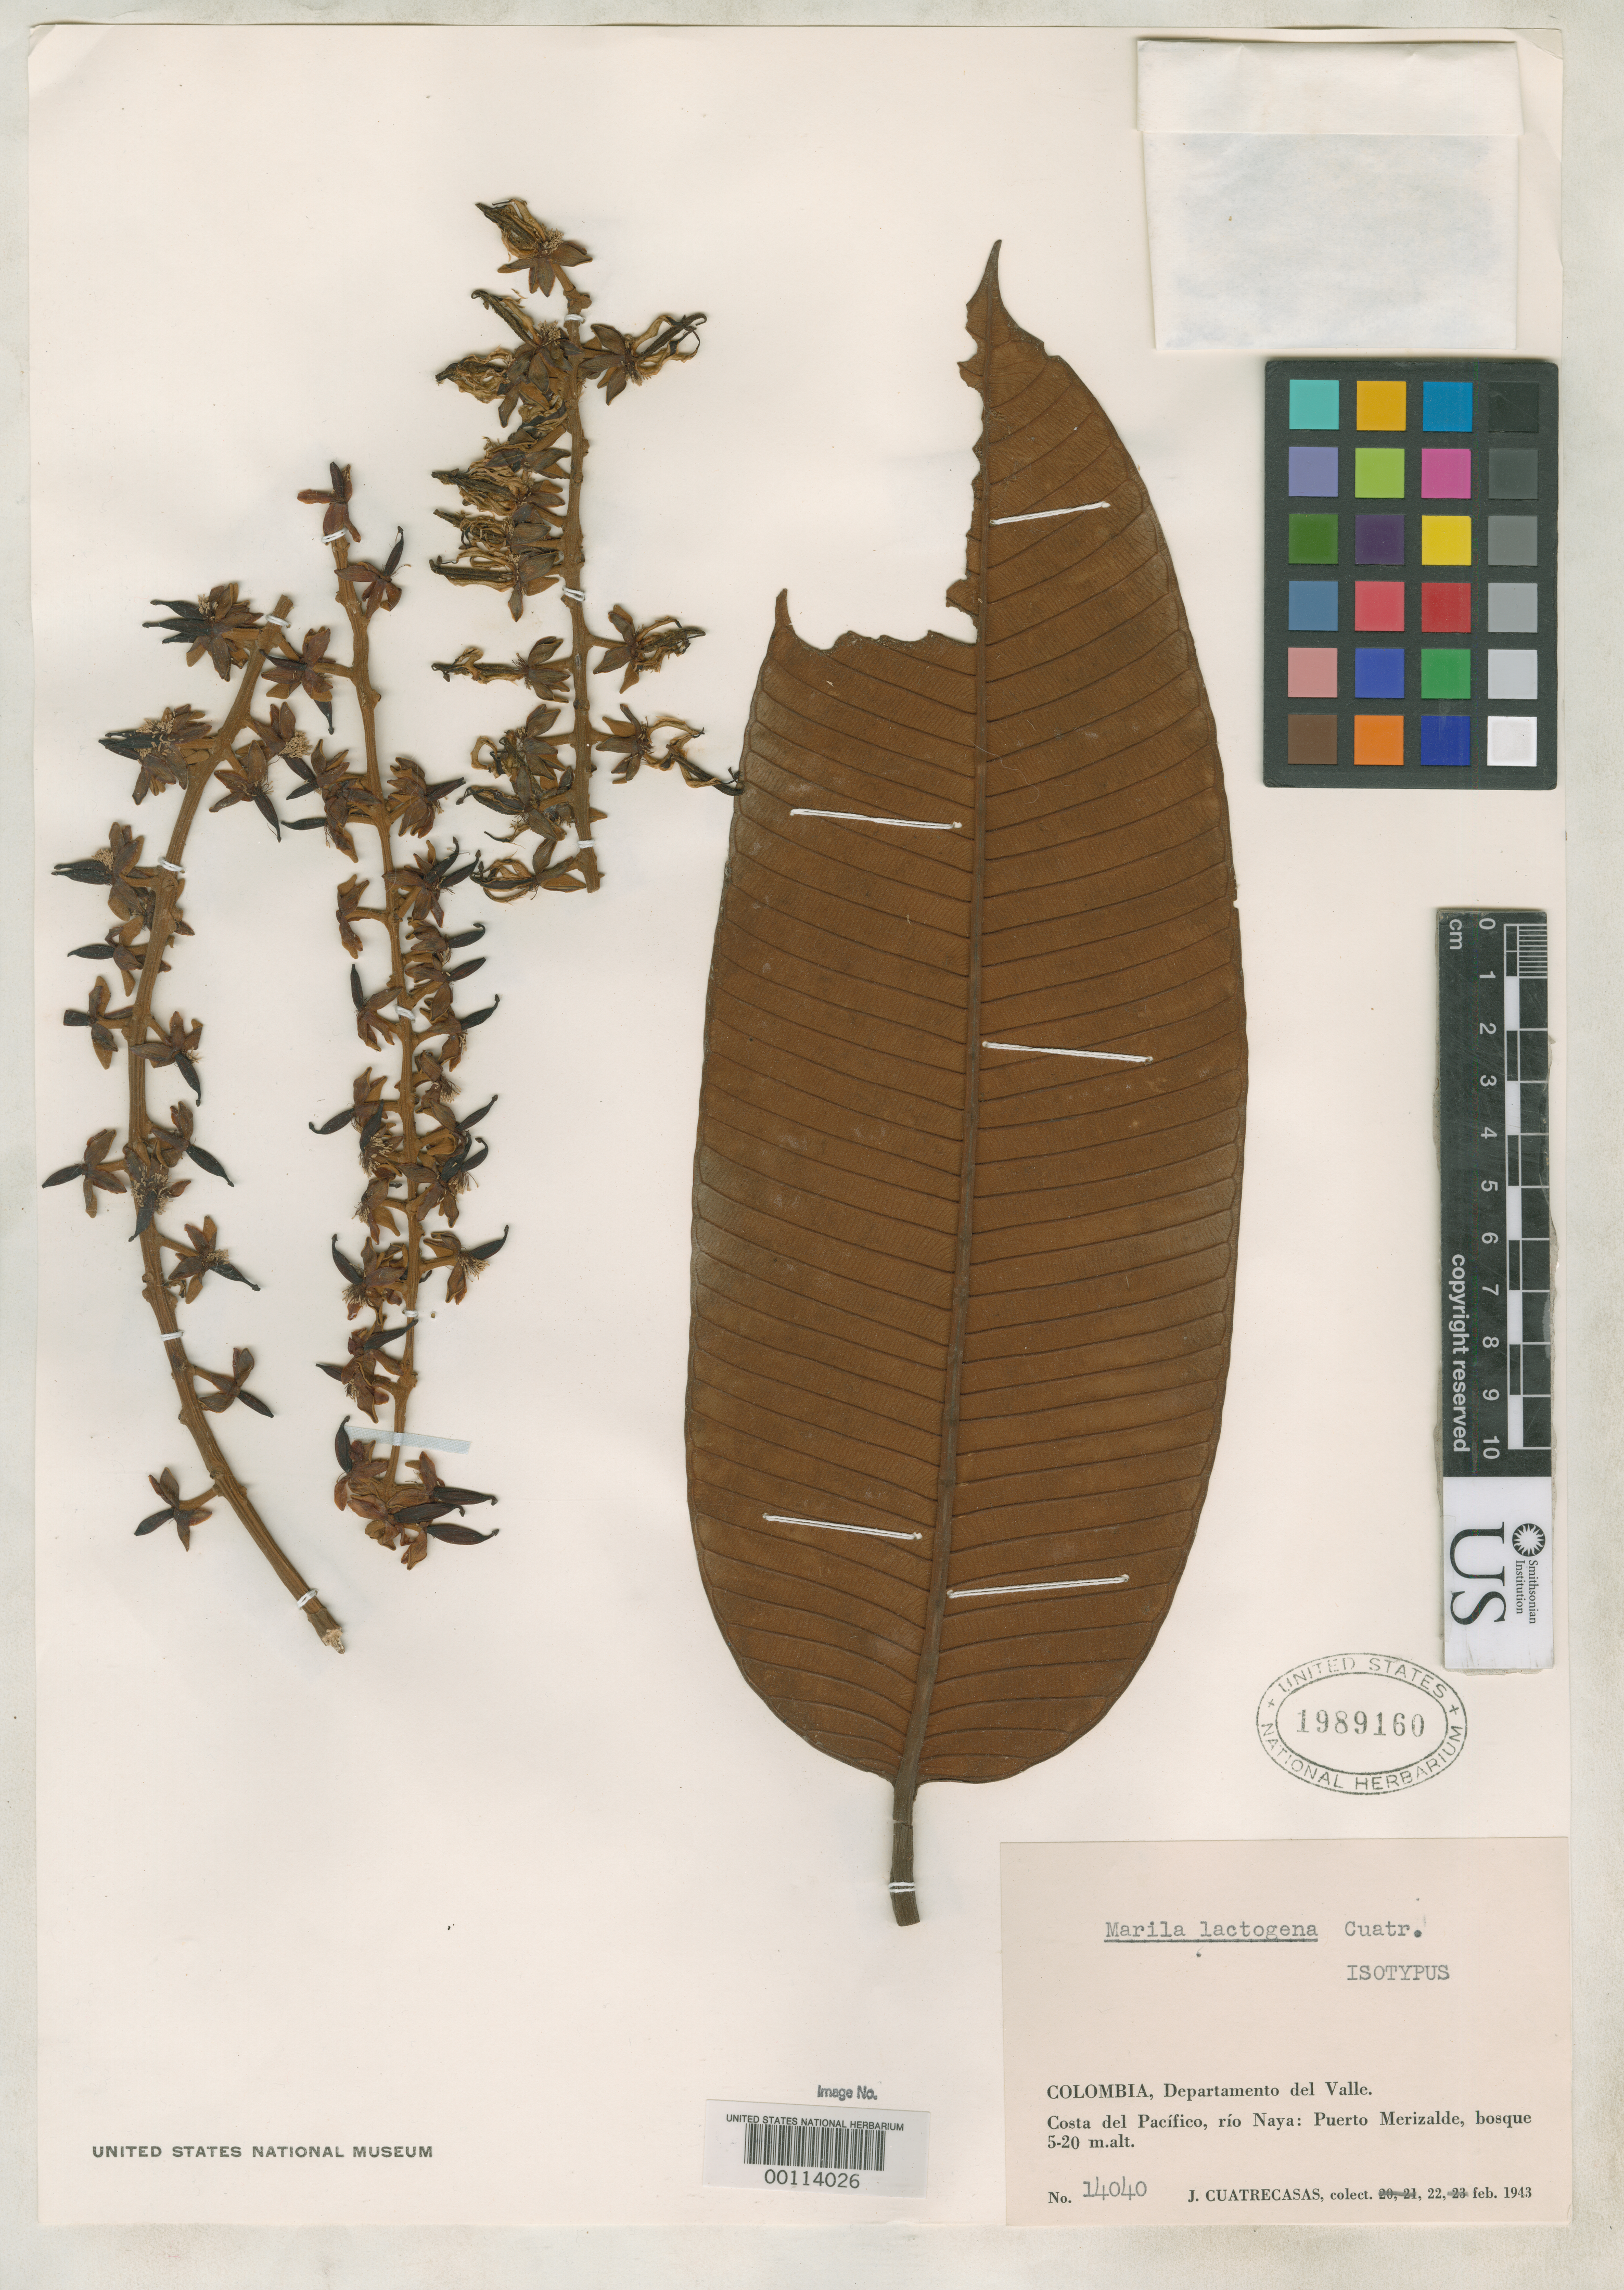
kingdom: Plantae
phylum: Tracheophyta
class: Magnoliopsida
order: Malpighiales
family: Calophyllaceae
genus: Marila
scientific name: Marila lactogena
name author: Cuatrec.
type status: Isotype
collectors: J. Cuatrecasas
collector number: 14040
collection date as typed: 22 Feb 1943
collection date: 1943-02-22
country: Colombia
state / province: Valle del Cauca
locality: Rio Naya, Puerto Merizalde.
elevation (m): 5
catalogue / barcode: US 1989160